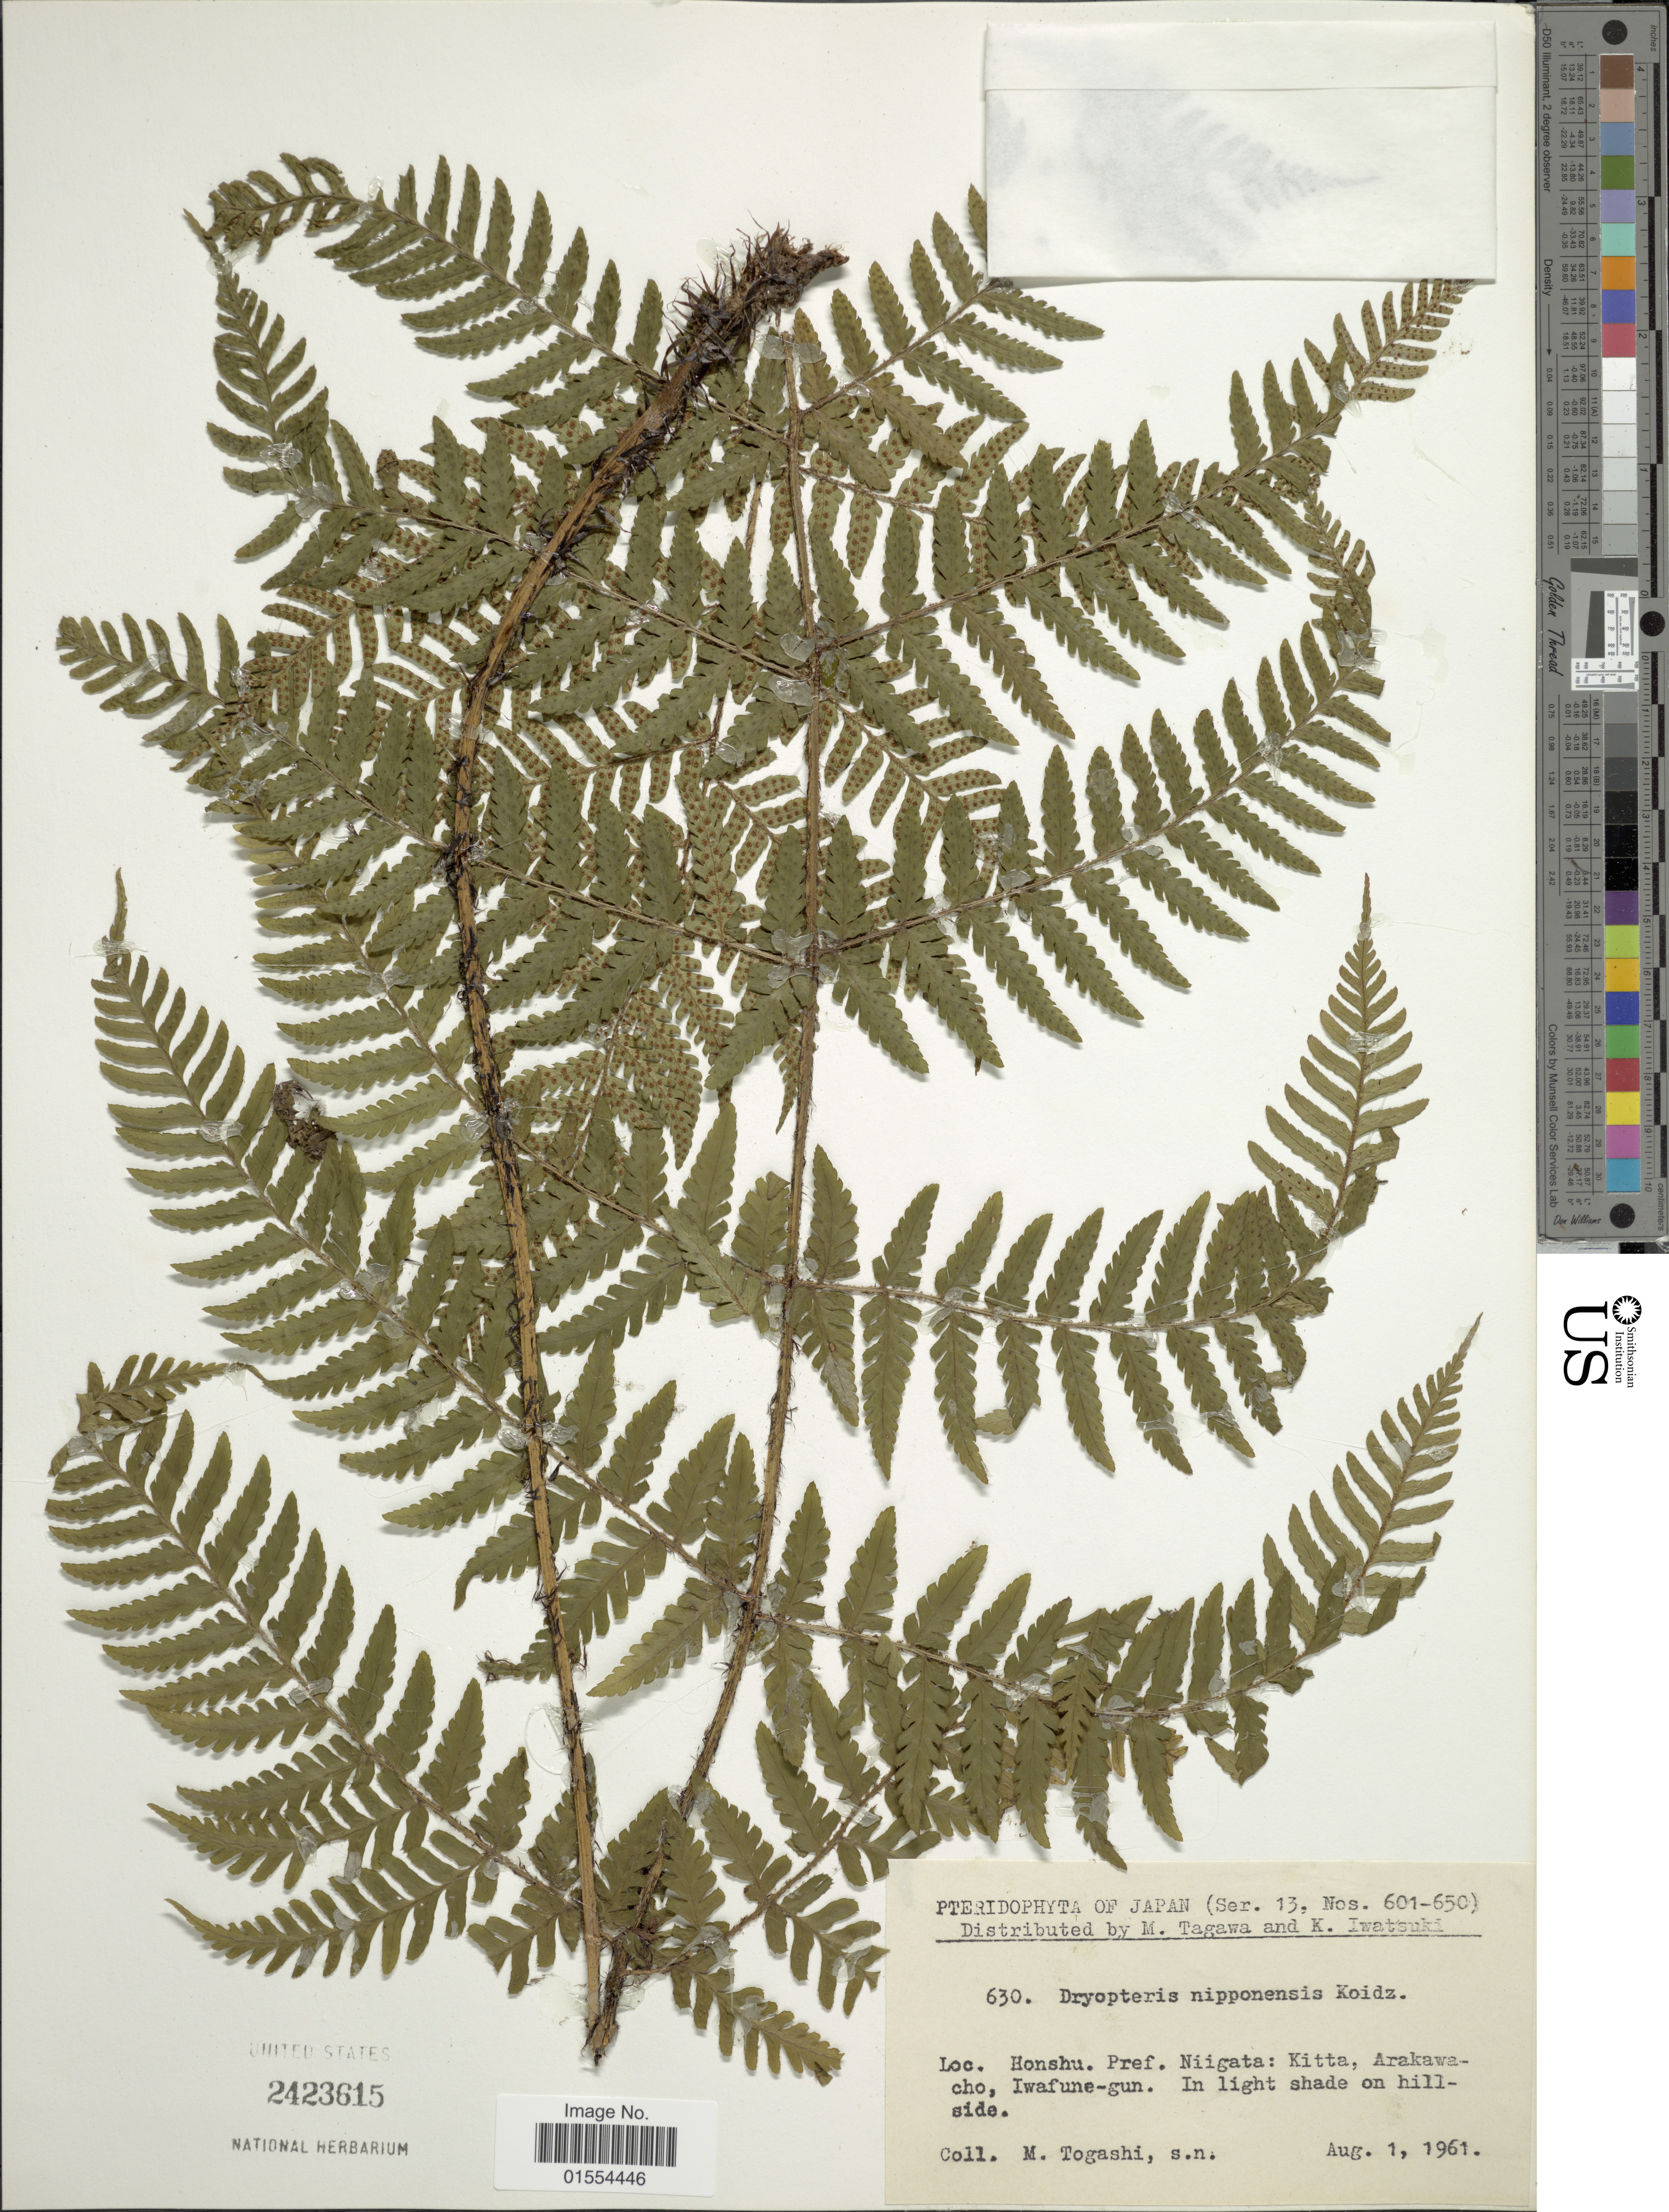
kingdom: Plantae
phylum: Tracheophyta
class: Polypodiopsida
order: Polypodiales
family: Dryopteridaceae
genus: Dryopteris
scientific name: Dryopteris nipponensis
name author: Koidz.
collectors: M. Togashi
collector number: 630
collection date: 1961-08-01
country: Japan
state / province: Niigata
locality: Honshu, Pref. Niigata: Kitta, Arakawacho, Iwafune-gun.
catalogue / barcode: US 2423615